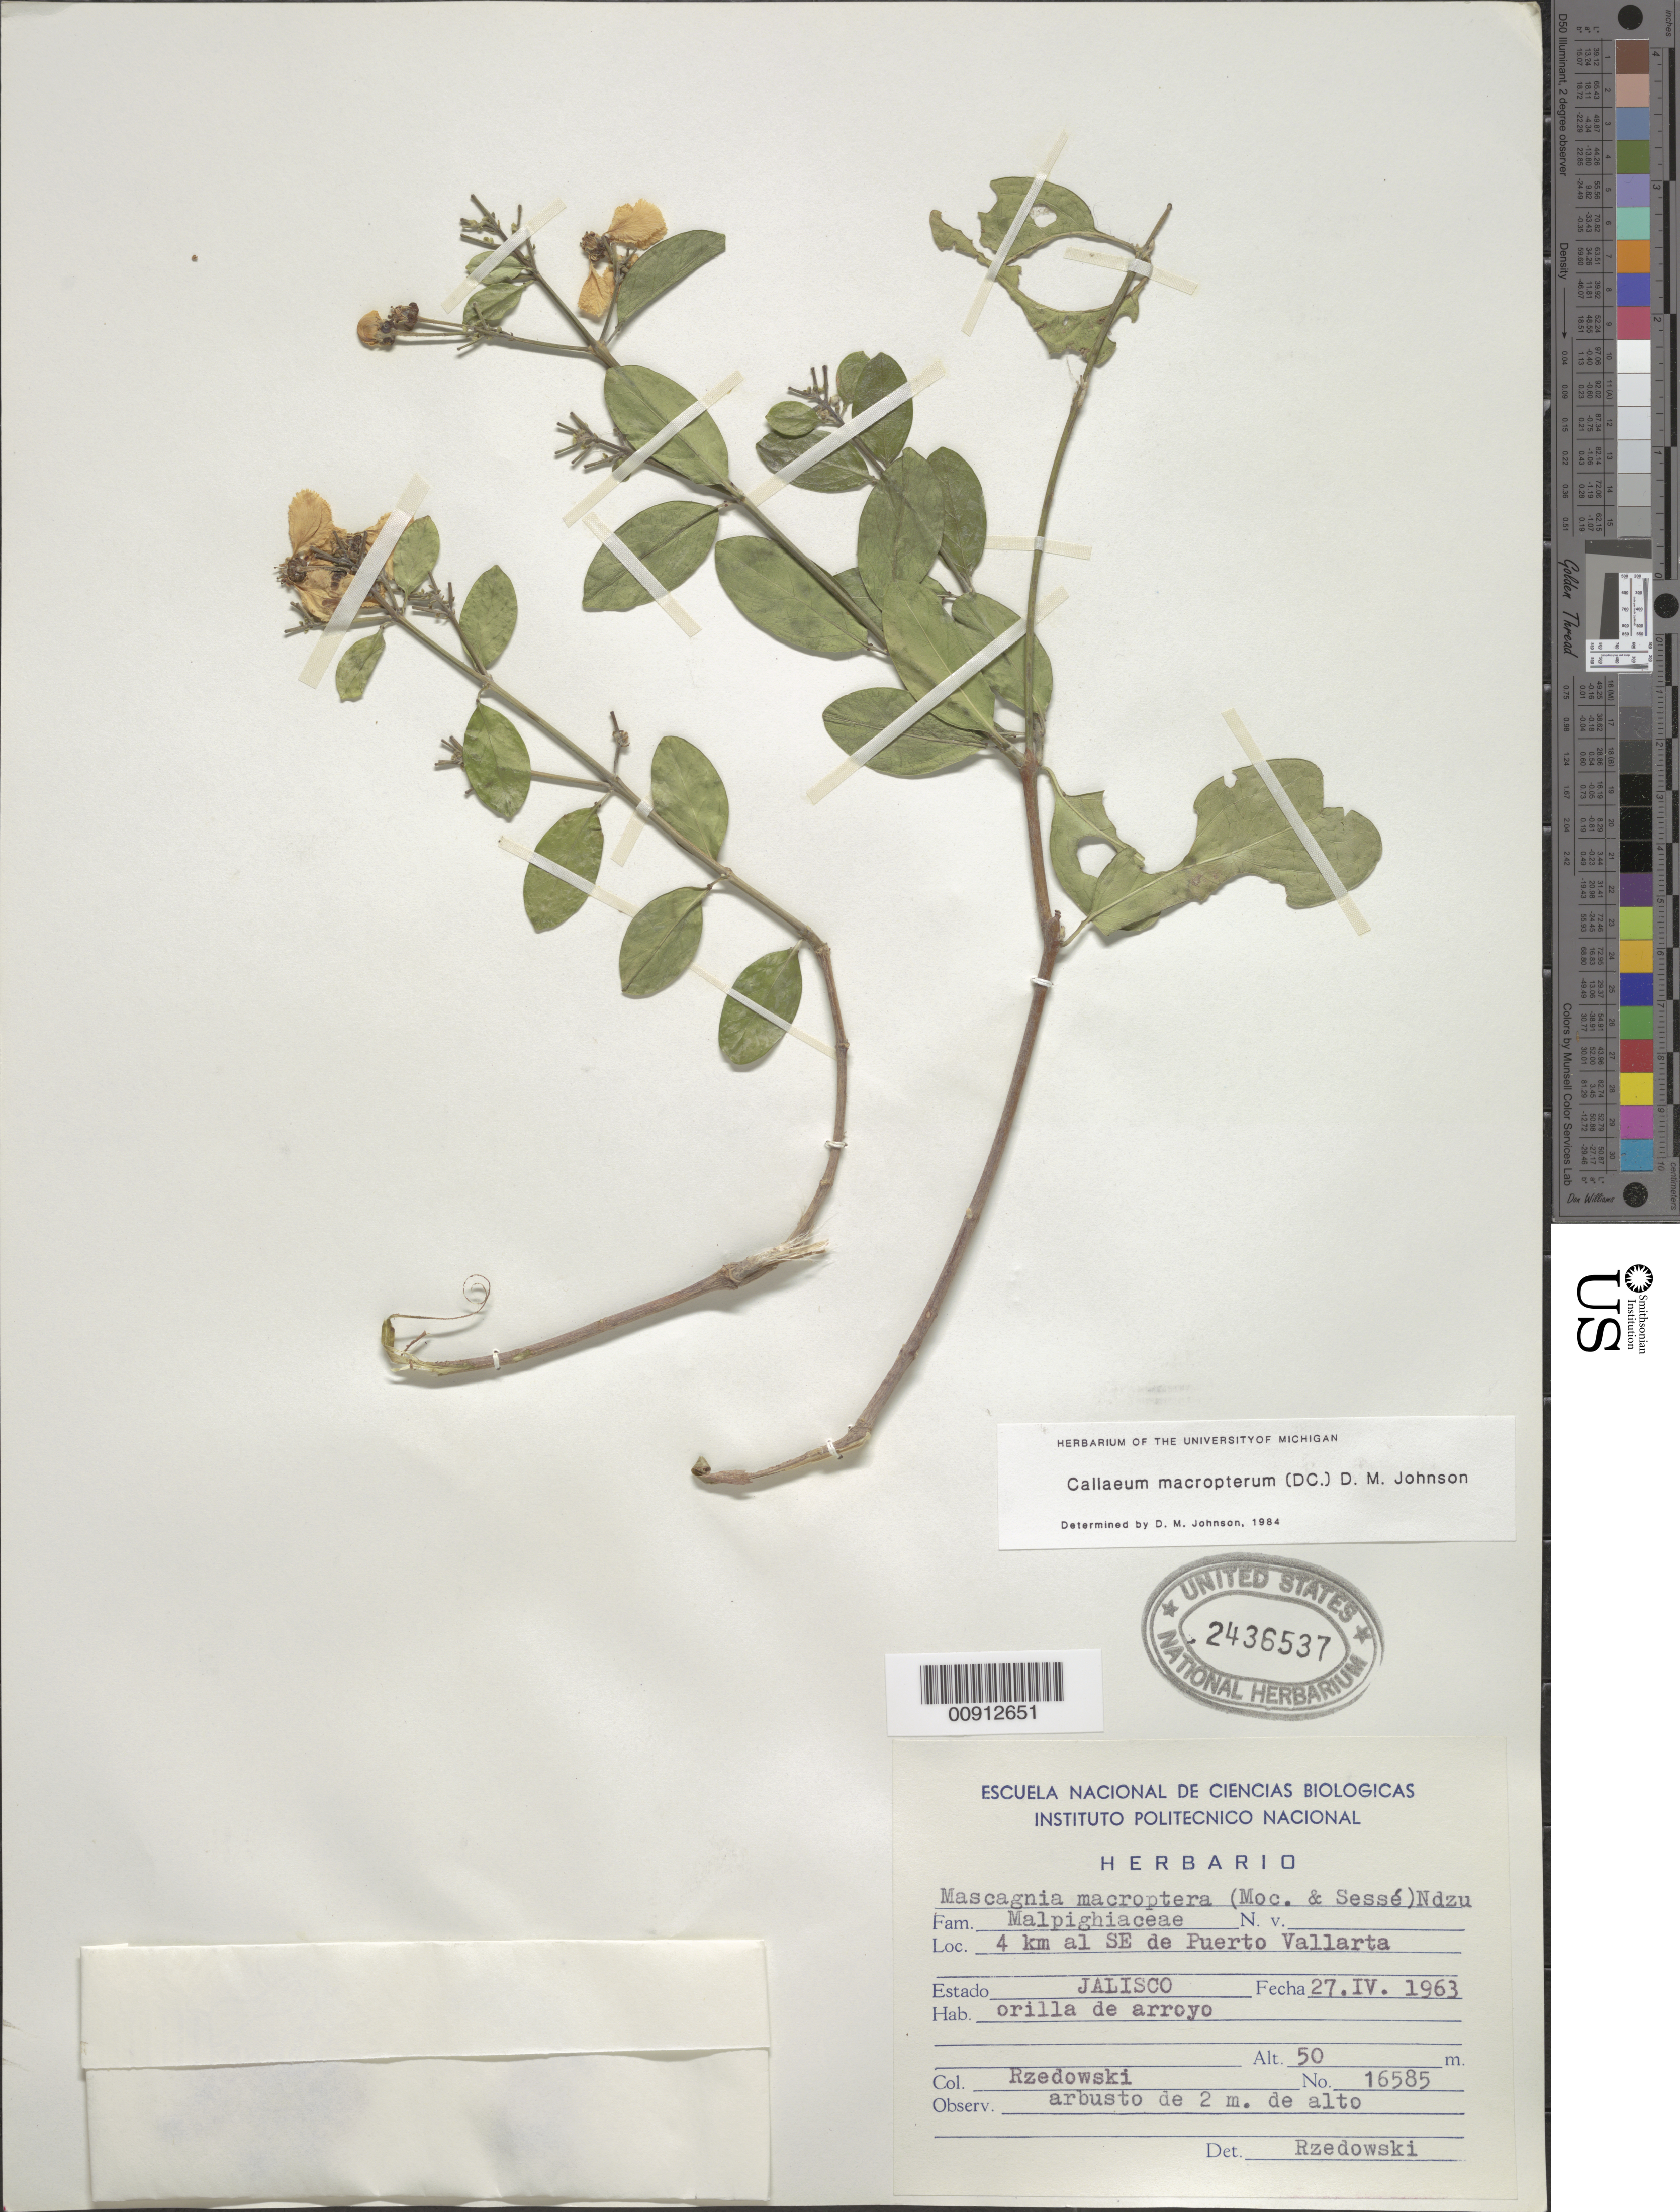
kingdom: Plantae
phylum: Tracheophyta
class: Magnoliopsida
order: Malpighiales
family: Malpighiaceae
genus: Callaeum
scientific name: Callaeum macropterum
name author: (Moc. & Sessé ex DC.) D.M. Johnson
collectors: J. Rzedowski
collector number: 16585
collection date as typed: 27 Apr 1963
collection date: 1963-04-27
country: Mexico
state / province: Jalisco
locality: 4 km al SE de Puerto Vallarta.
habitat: Orilla de arroyo.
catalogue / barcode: US 2436537